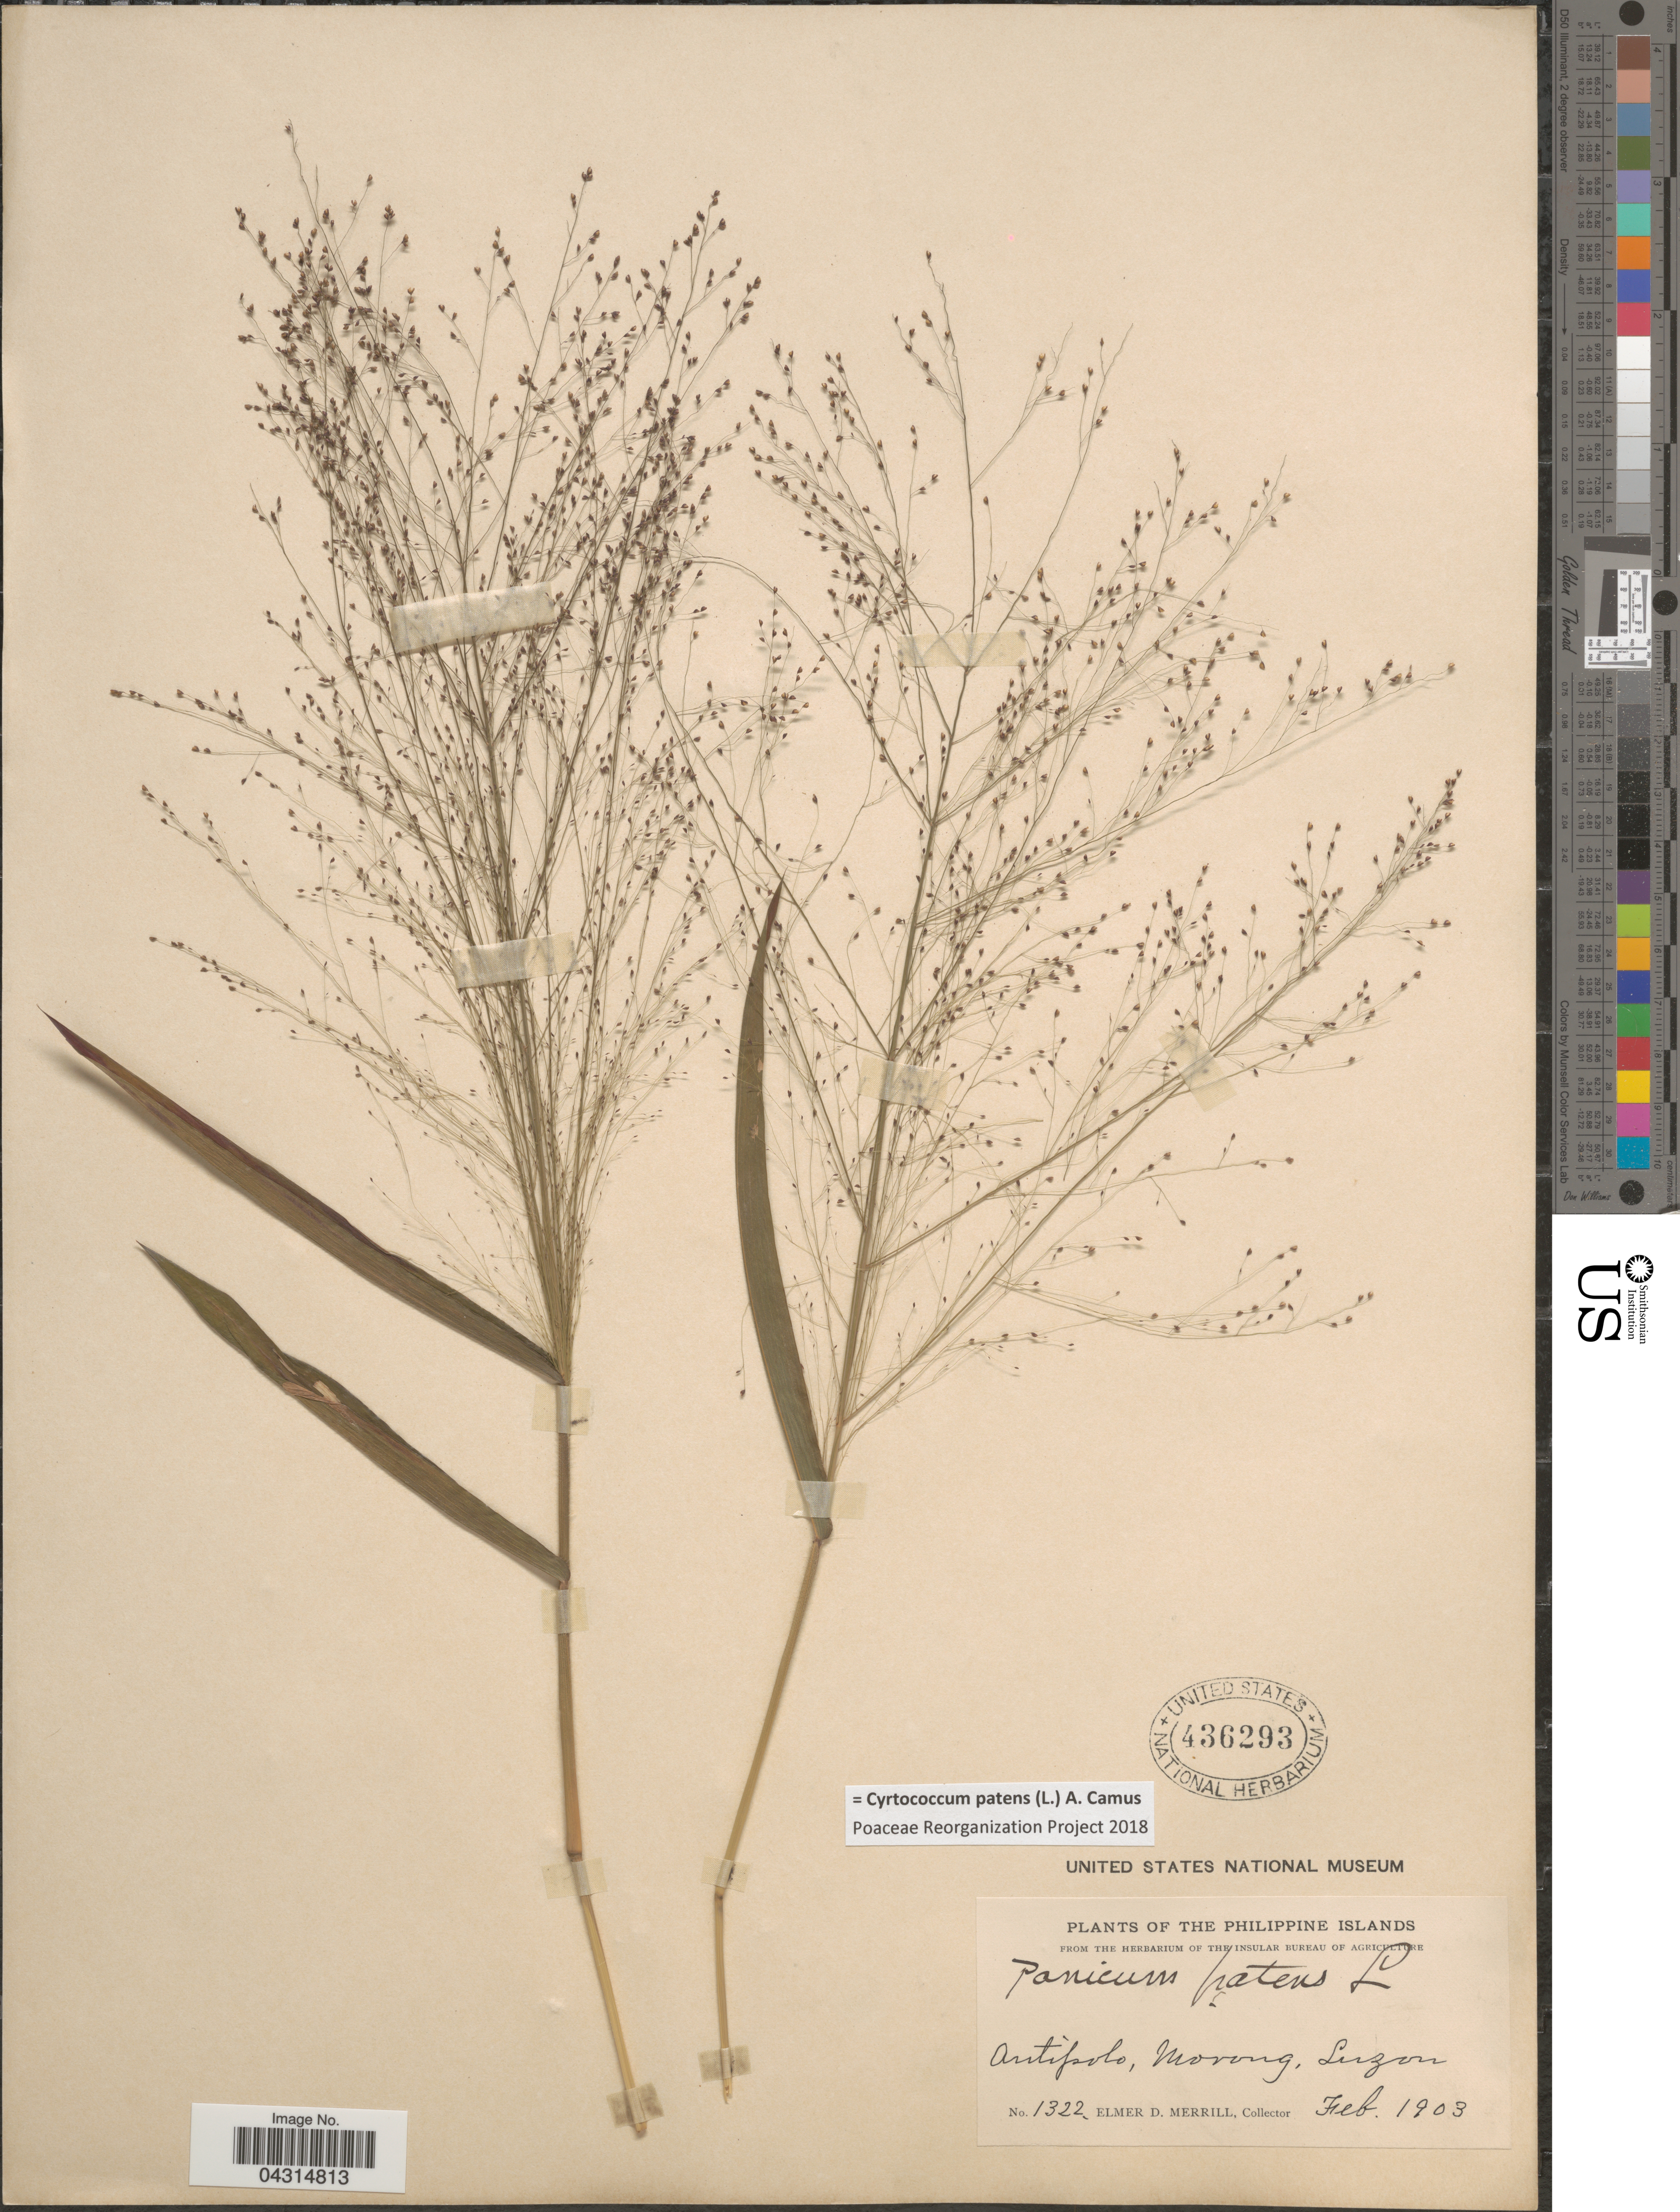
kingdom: Plantae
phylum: Tracheophyta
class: Liliopsida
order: Poales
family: Poaceae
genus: Cyrtococcum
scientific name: Cyrtococcum patens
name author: (L.) A. Camus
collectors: E. D. Merrill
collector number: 1322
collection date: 1903-02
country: Philippines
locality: Antipolo, Morong, Luzon.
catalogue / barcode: US 436293